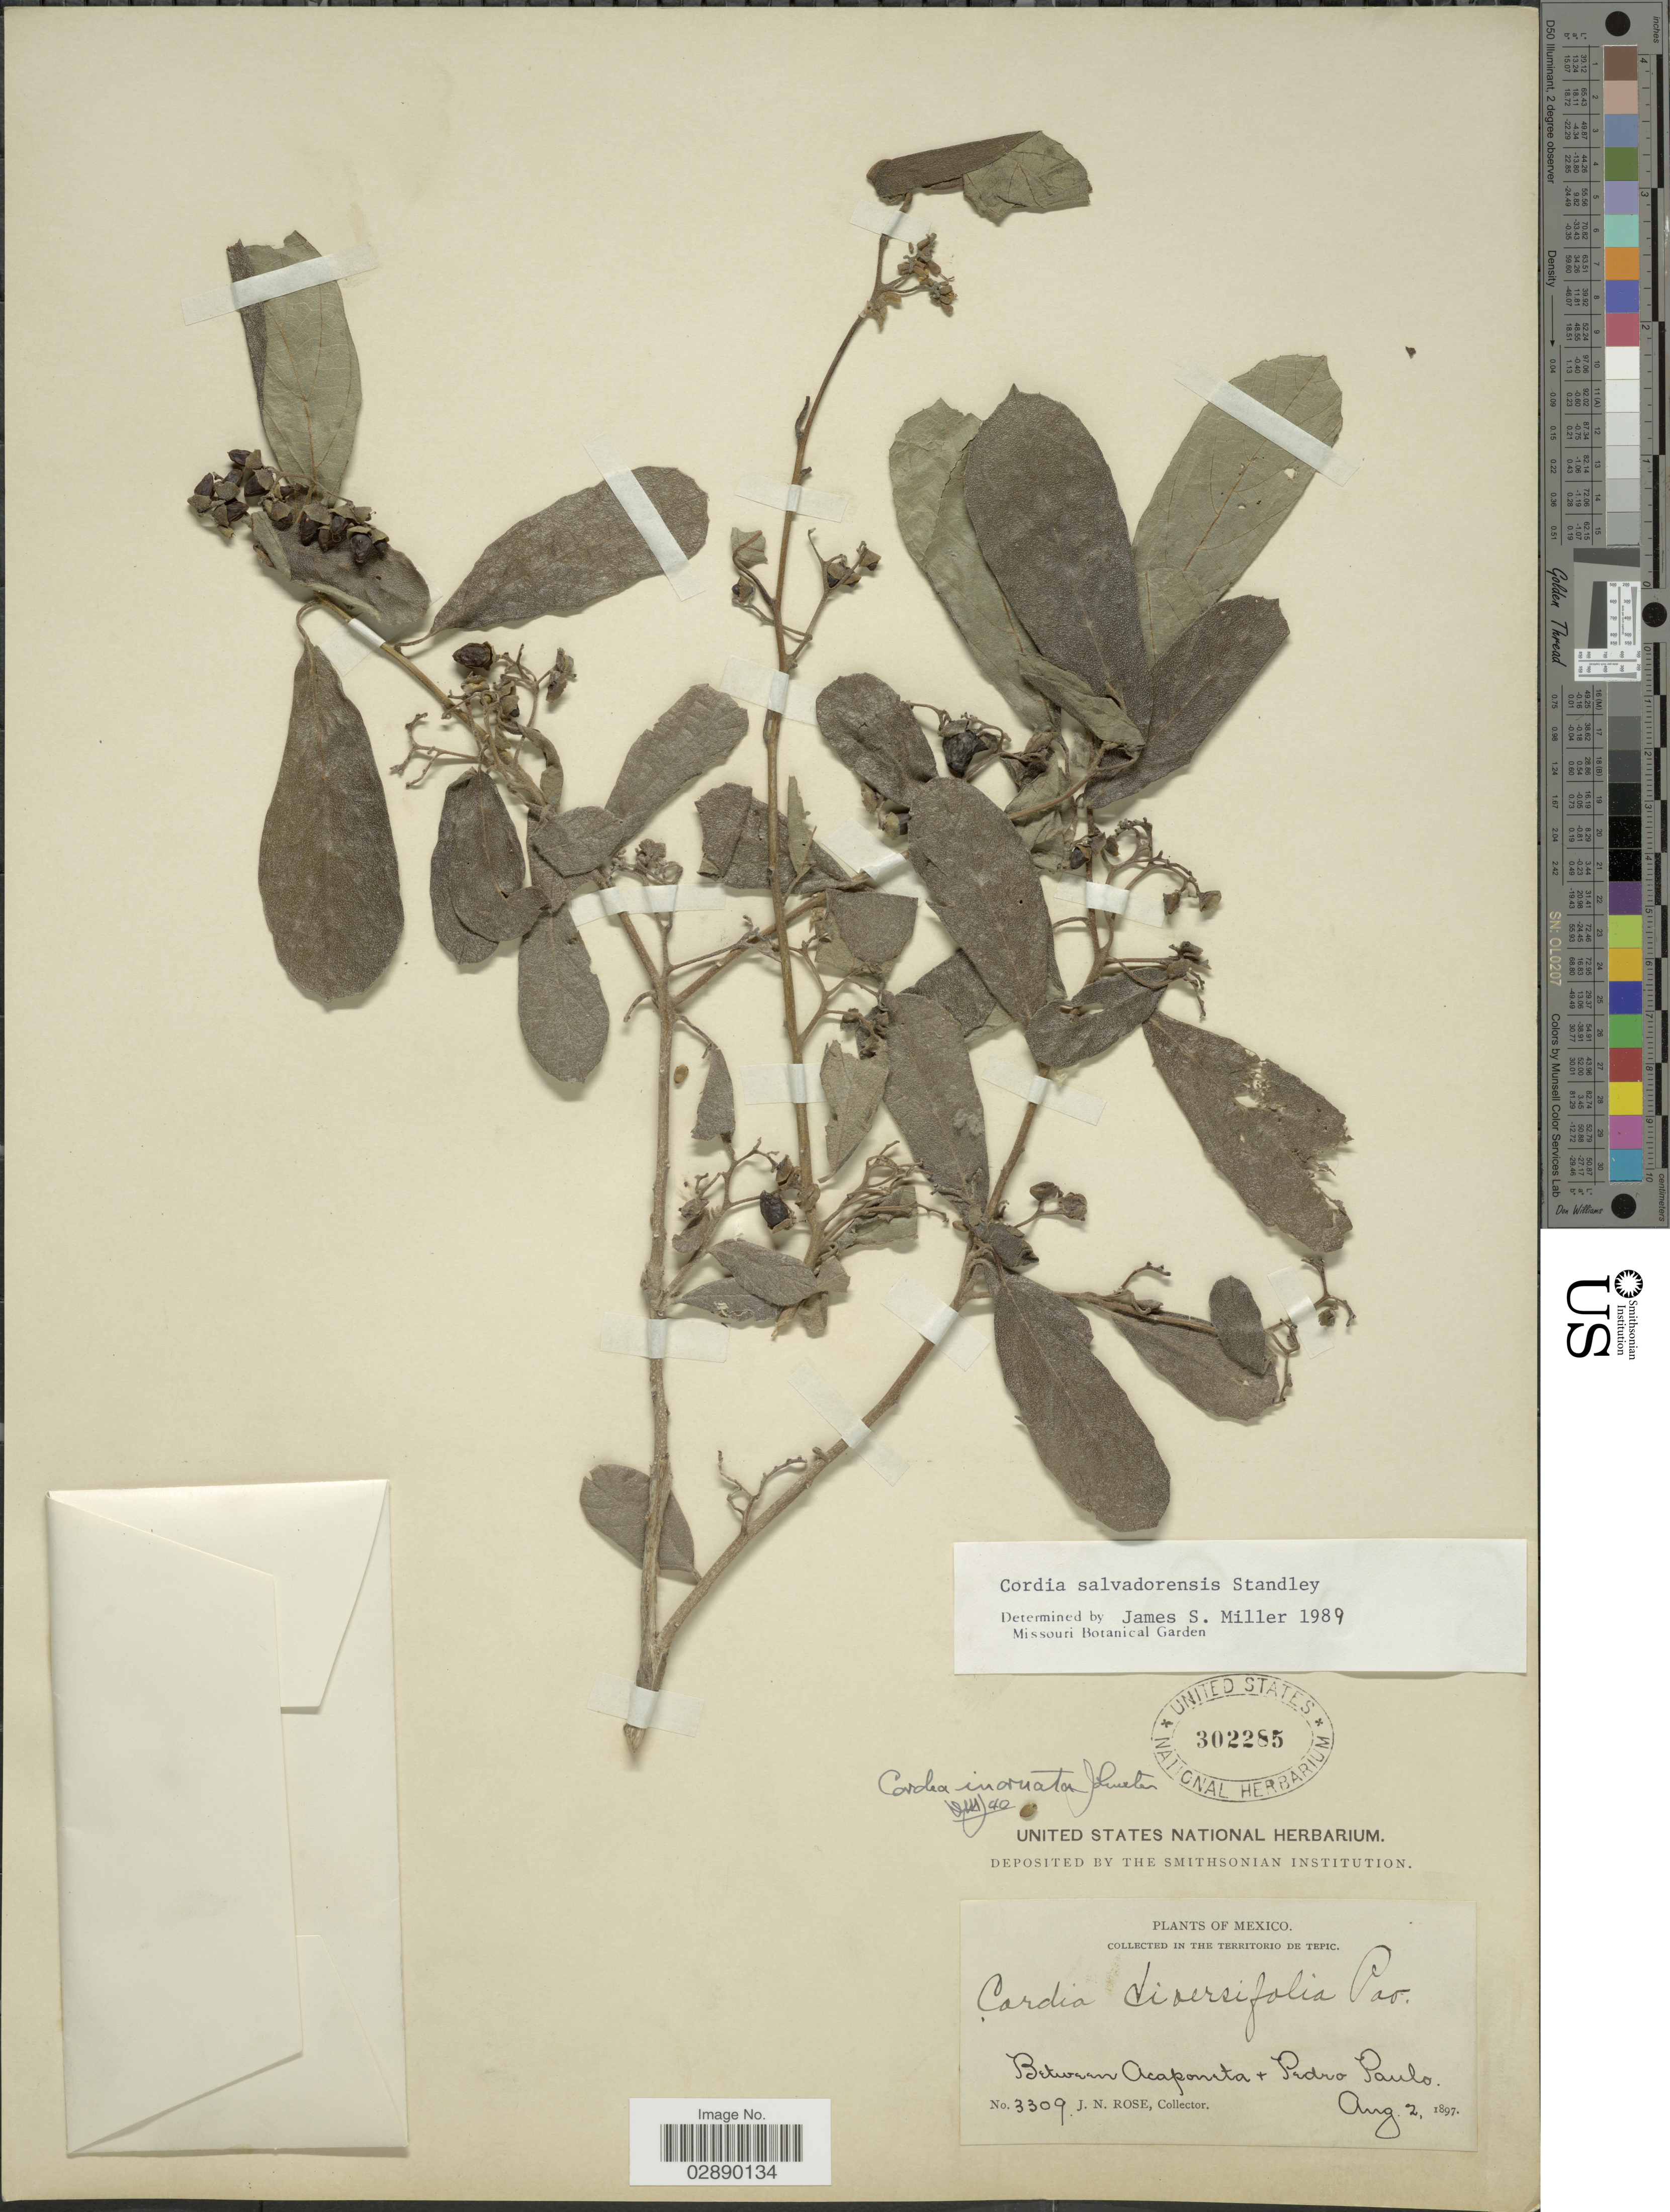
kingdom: Plantae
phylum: Tracheophyta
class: Magnoliopsida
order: Boraginales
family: Cordiaceae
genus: Cordia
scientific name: Cordia salvadorensis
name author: Standl.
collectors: J. N. Rose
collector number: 3309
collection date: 1897-08-02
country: Mexico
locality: Collected in the territorio de Tepic. Between Acaponeta + Pedro Paulo.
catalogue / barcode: US 302285